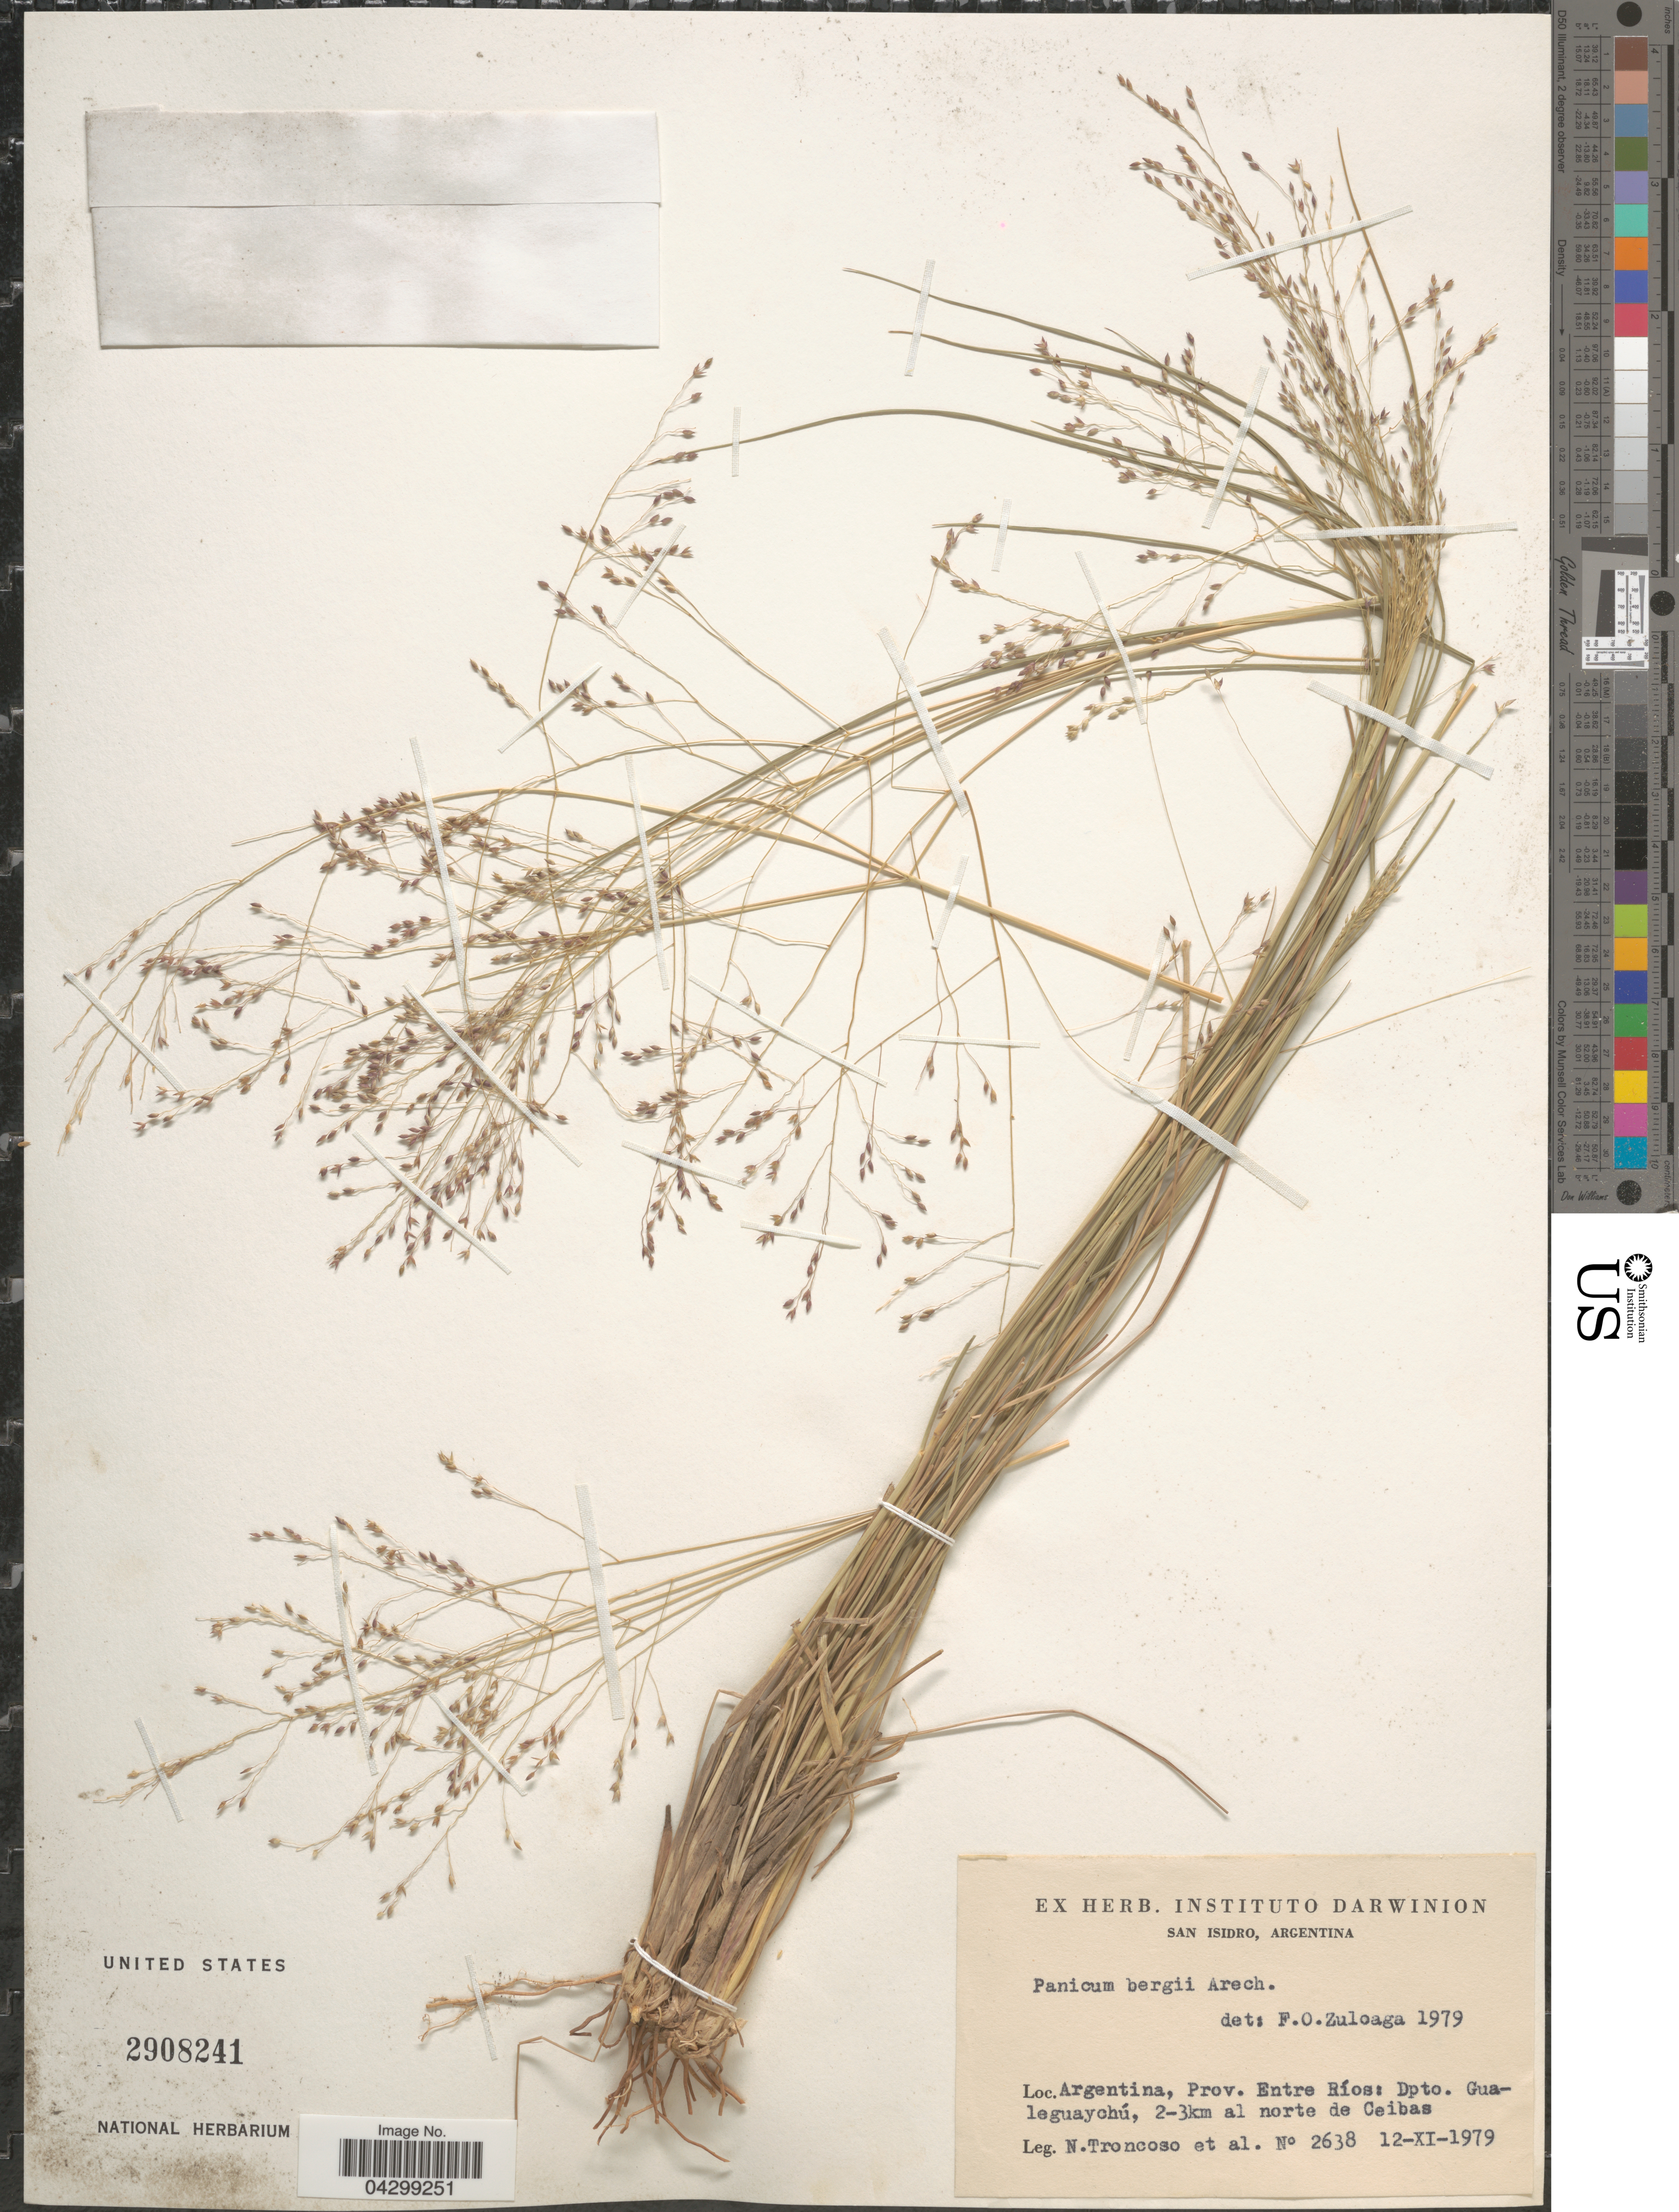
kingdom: Plantae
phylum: Tracheophyta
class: Liliopsida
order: Poales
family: Poaceae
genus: Panicum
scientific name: Panicum bergii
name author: Arechav.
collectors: N. Troncoso & et al.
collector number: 2638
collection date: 1979-11-12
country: Argentina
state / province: Entre Rios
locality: Dpto. Gualeguaychú, 2-3km al norte de Ceibas.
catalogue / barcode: US 2908241